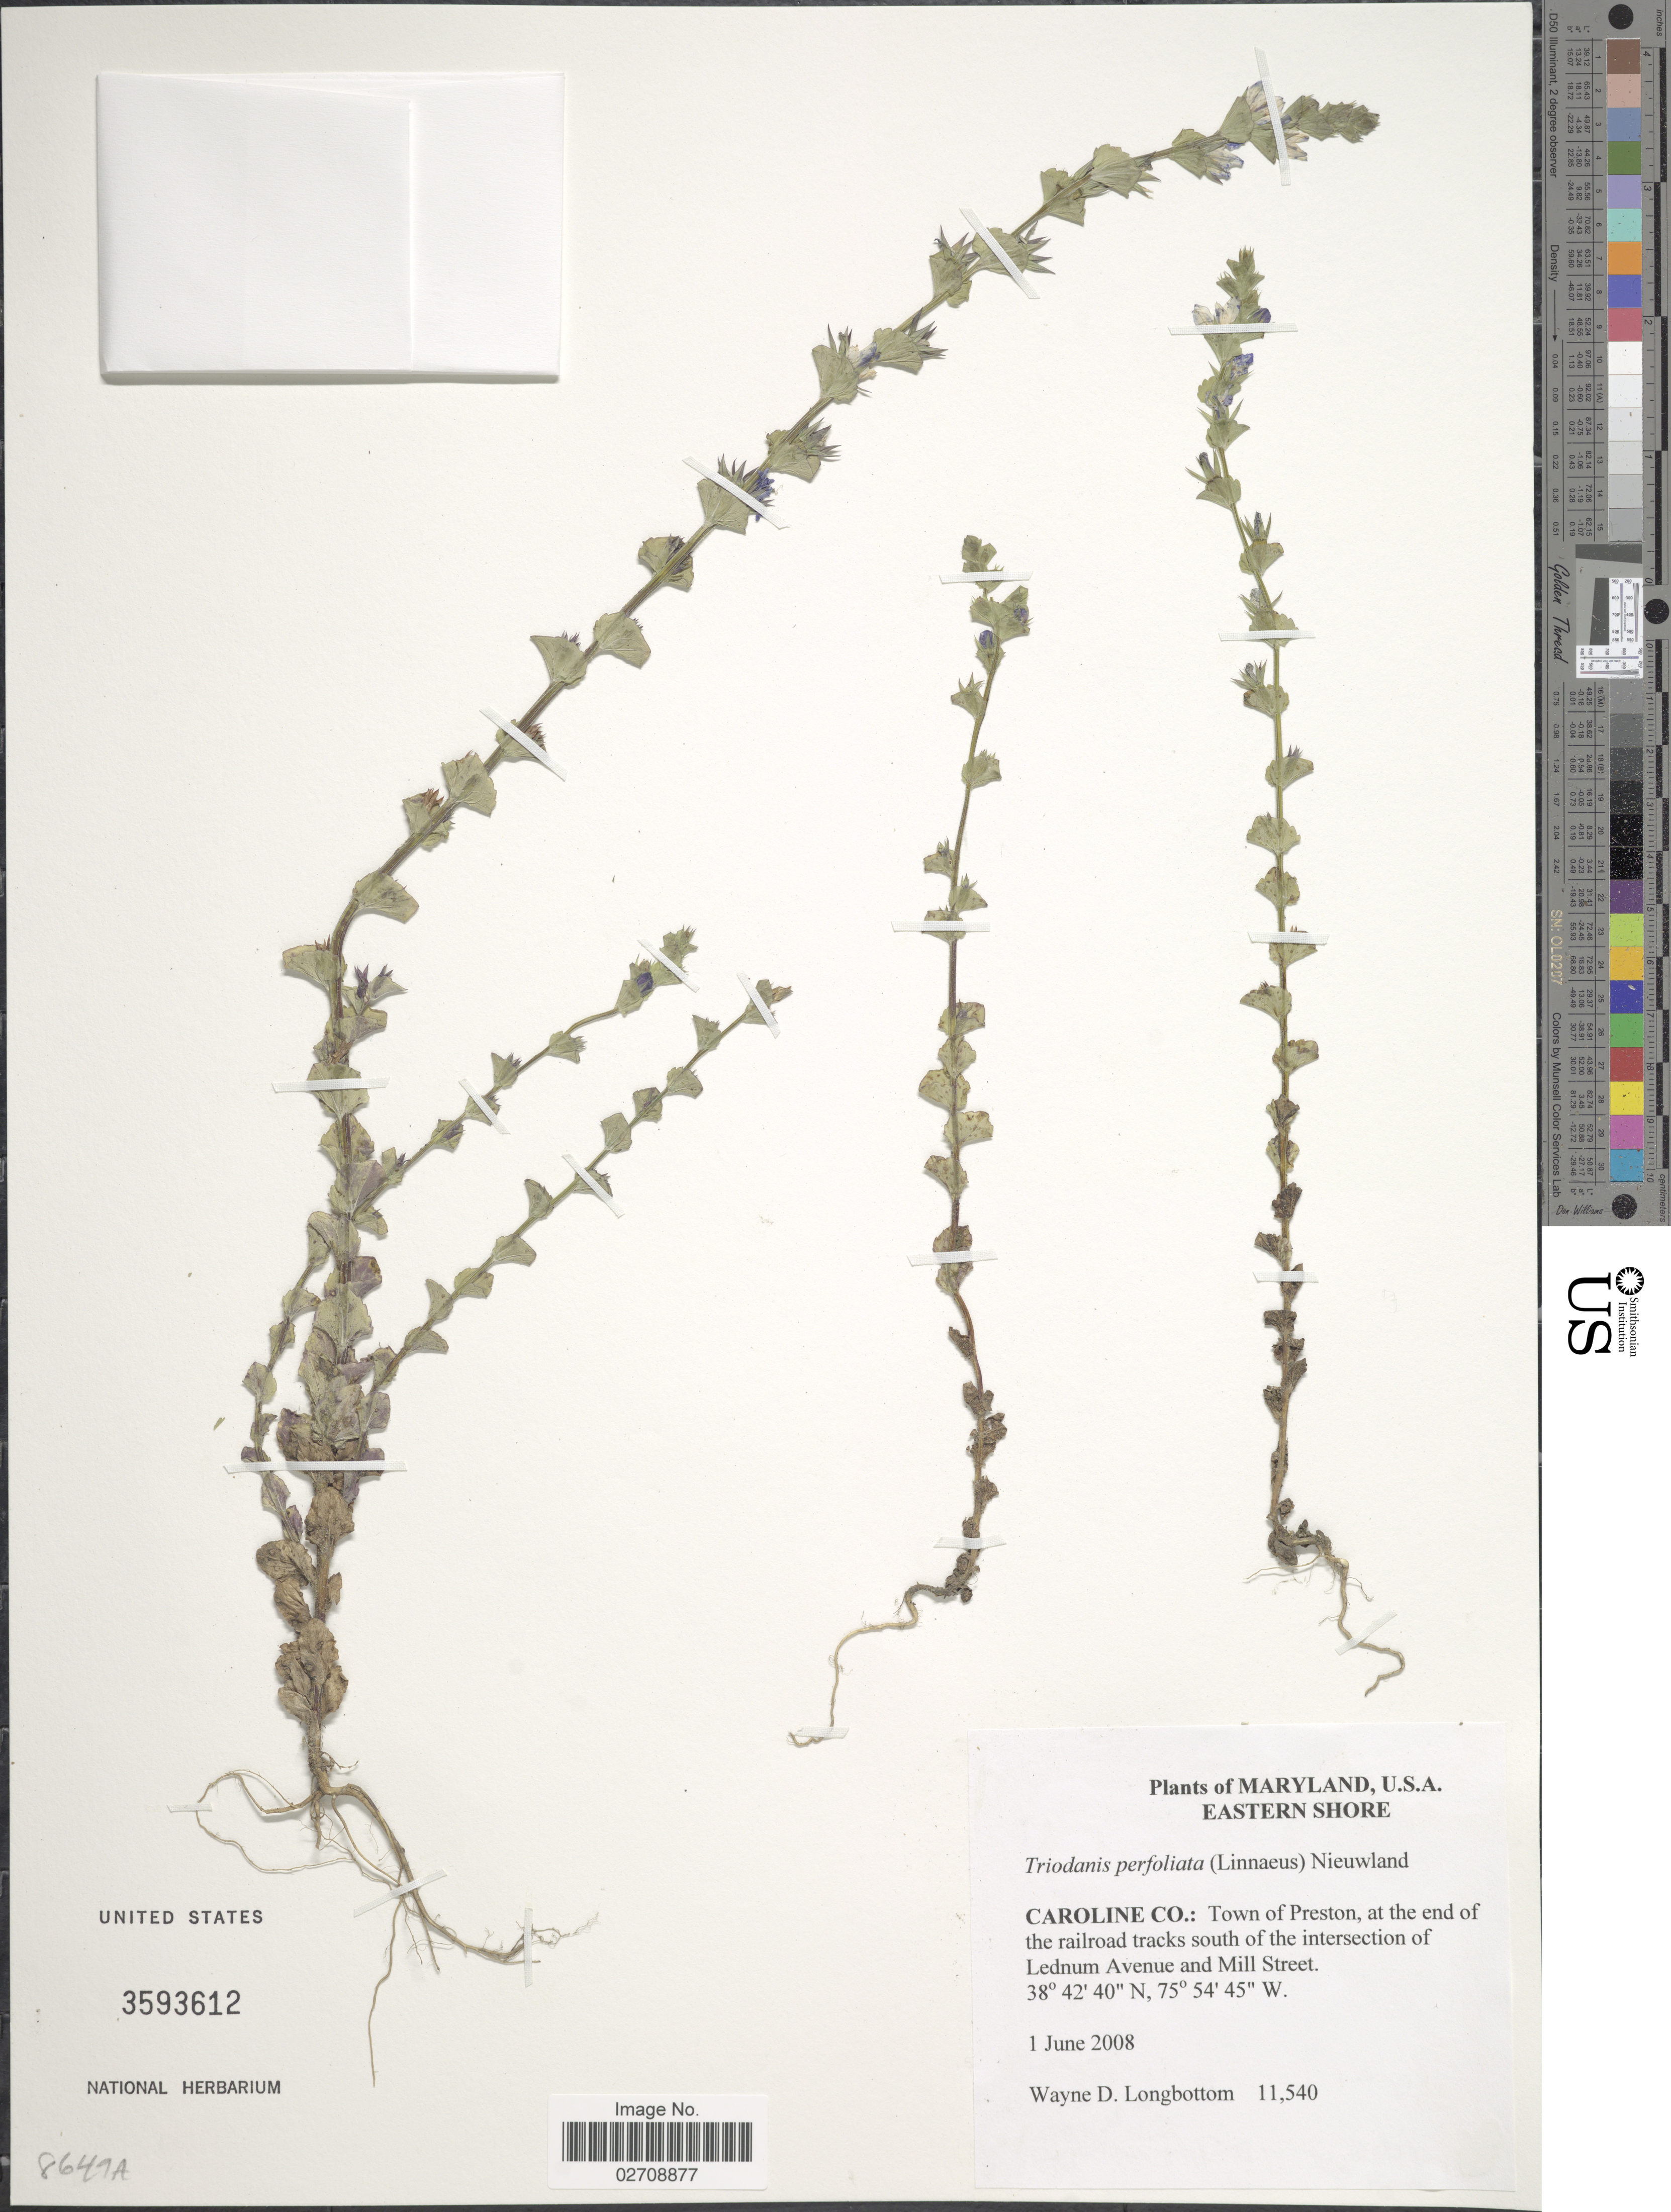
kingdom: Plantae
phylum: Tracheophyta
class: Magnoliopsida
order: Asterales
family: Campanulaceae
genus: Triodanis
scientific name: Triodanis perfoliata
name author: (L.) Nieuwl.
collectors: W. D. Longbottom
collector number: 11540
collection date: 2008-06-01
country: United States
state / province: Maryland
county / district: Caroline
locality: Maryland, Eastern Shore, Caroline Co.: Town of Preston, at the end of the railroad south of the intersection of Lednum Avenue and Mill Street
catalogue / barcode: US 3593612